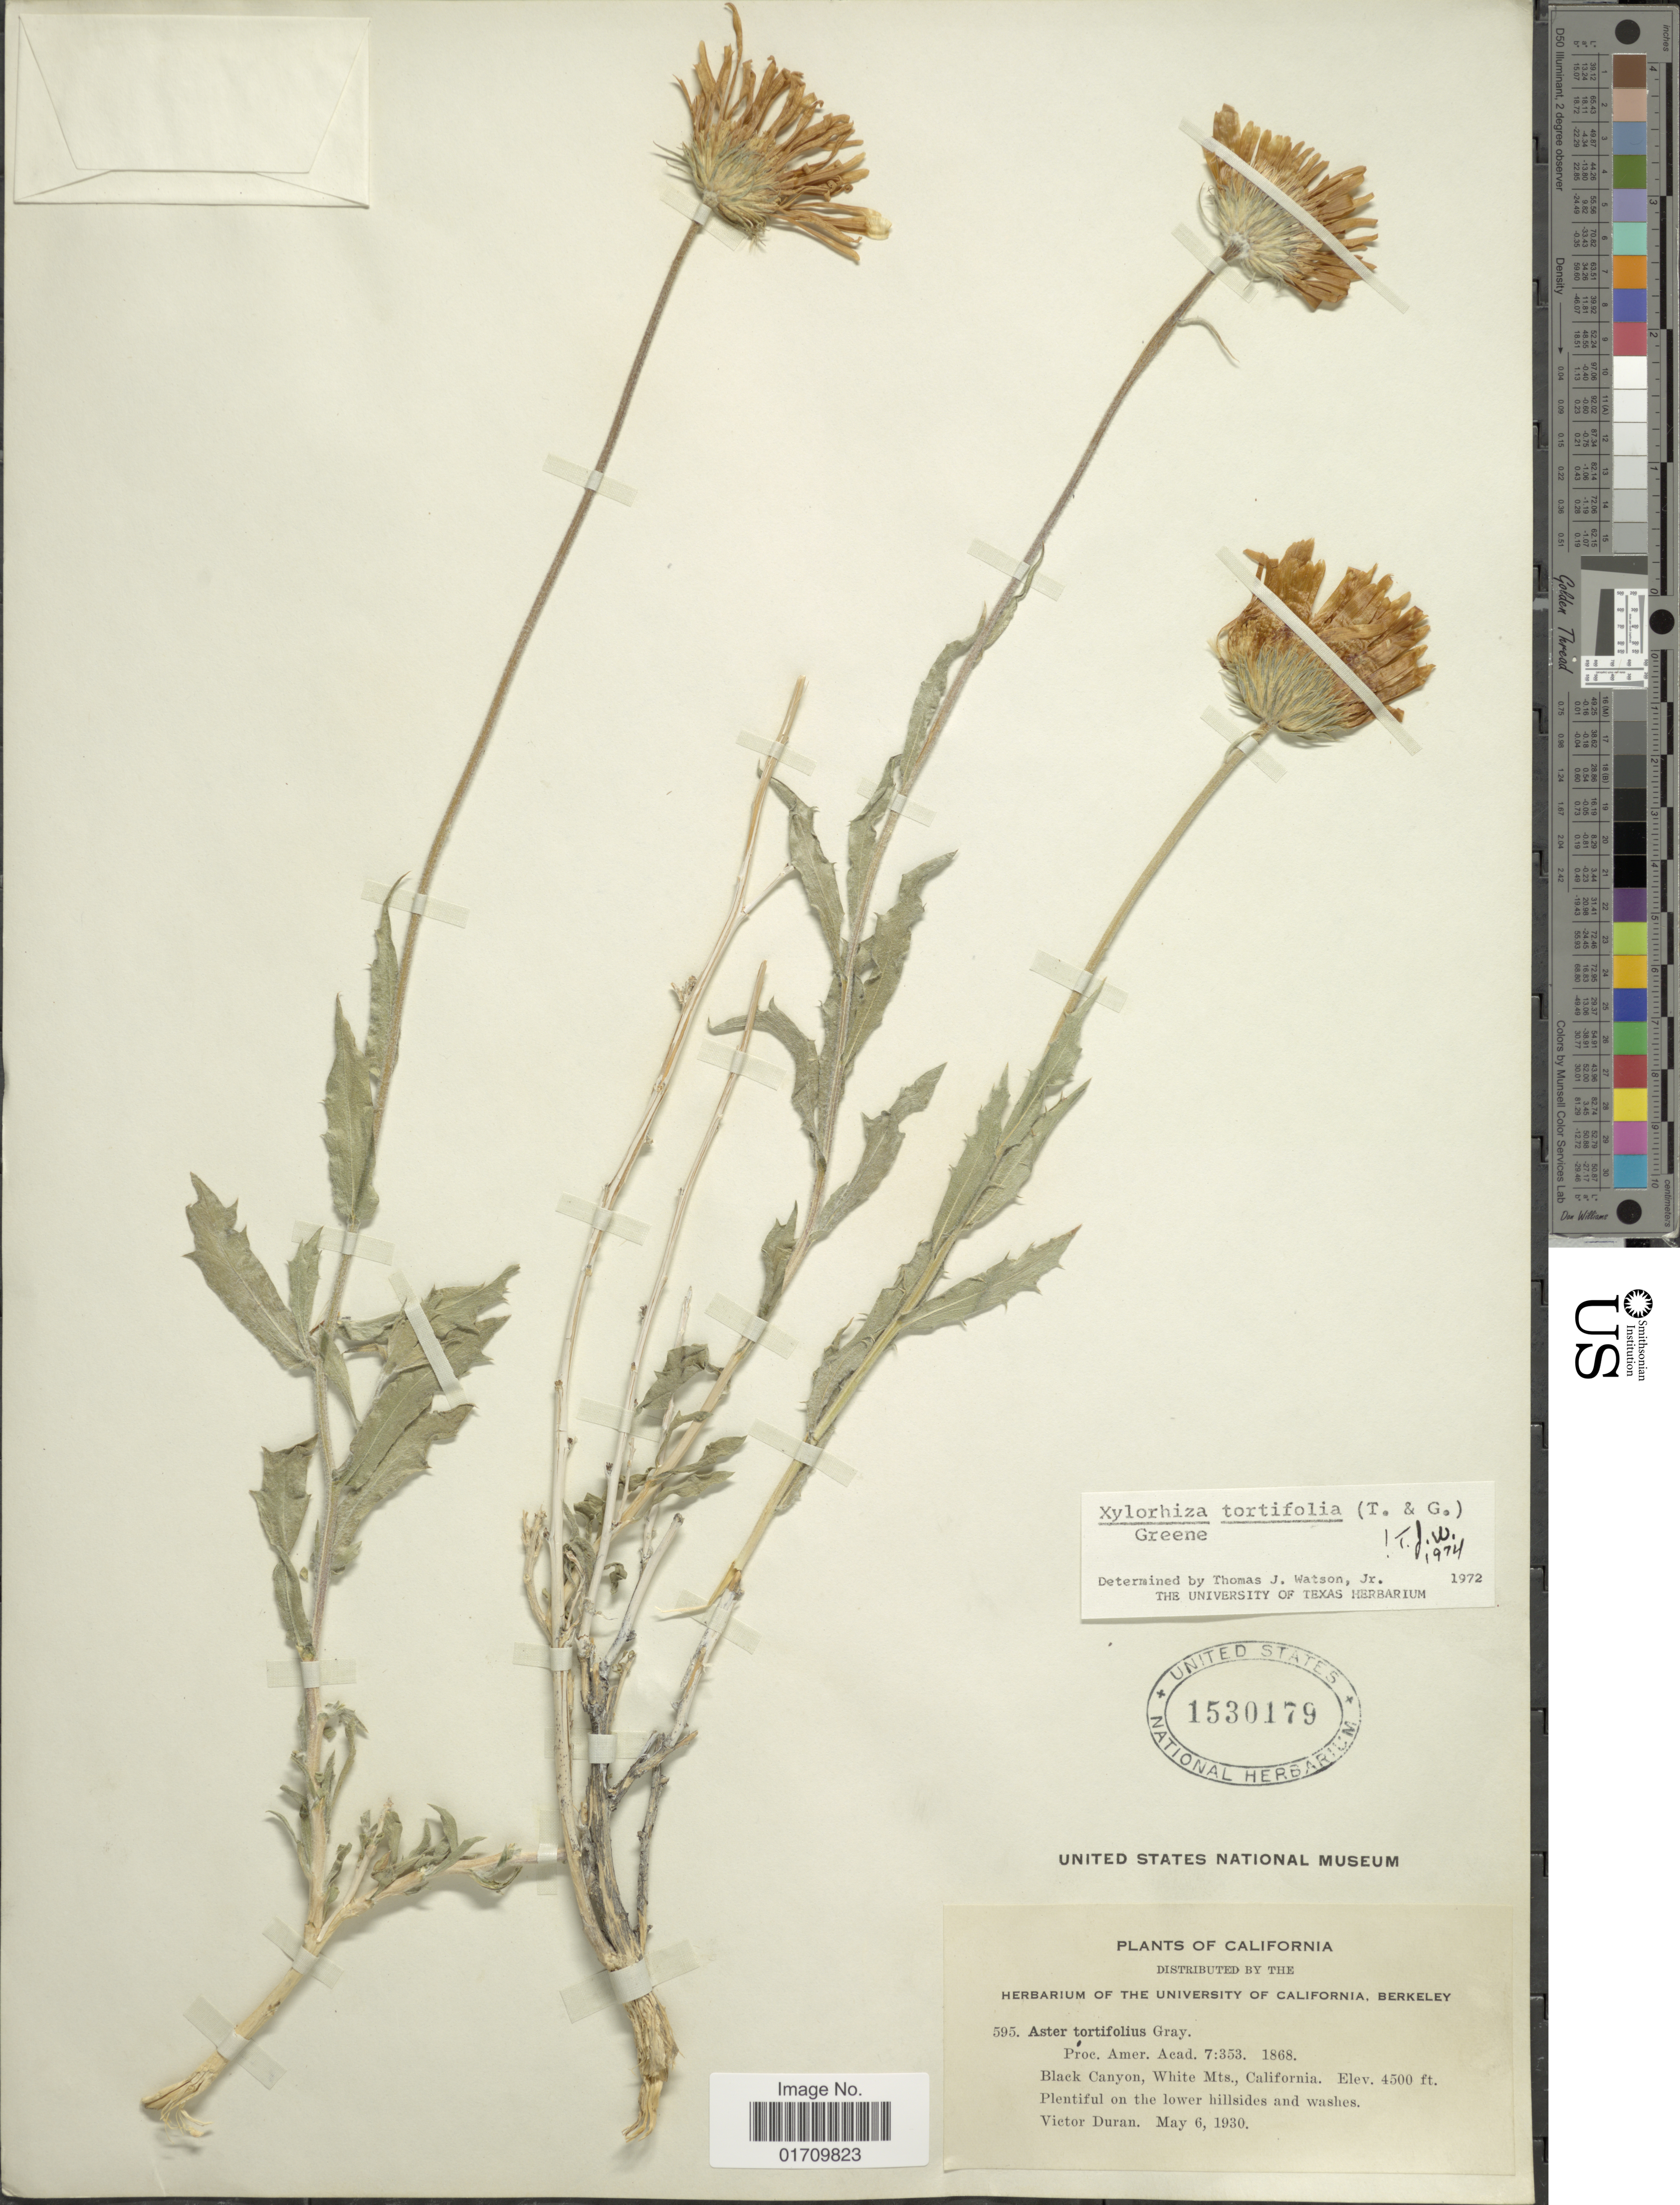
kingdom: Plantae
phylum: Tracheophyta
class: Magnoliopsida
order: Asterales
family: Asteraceae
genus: Xylorhiza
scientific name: Xylorhiza tortifolia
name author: (Torr. & A. Gray) Greene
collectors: V. Duran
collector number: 595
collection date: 1930-05-06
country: United States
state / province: California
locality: Black Canyon, White Mts.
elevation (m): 1372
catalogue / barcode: US 1530179